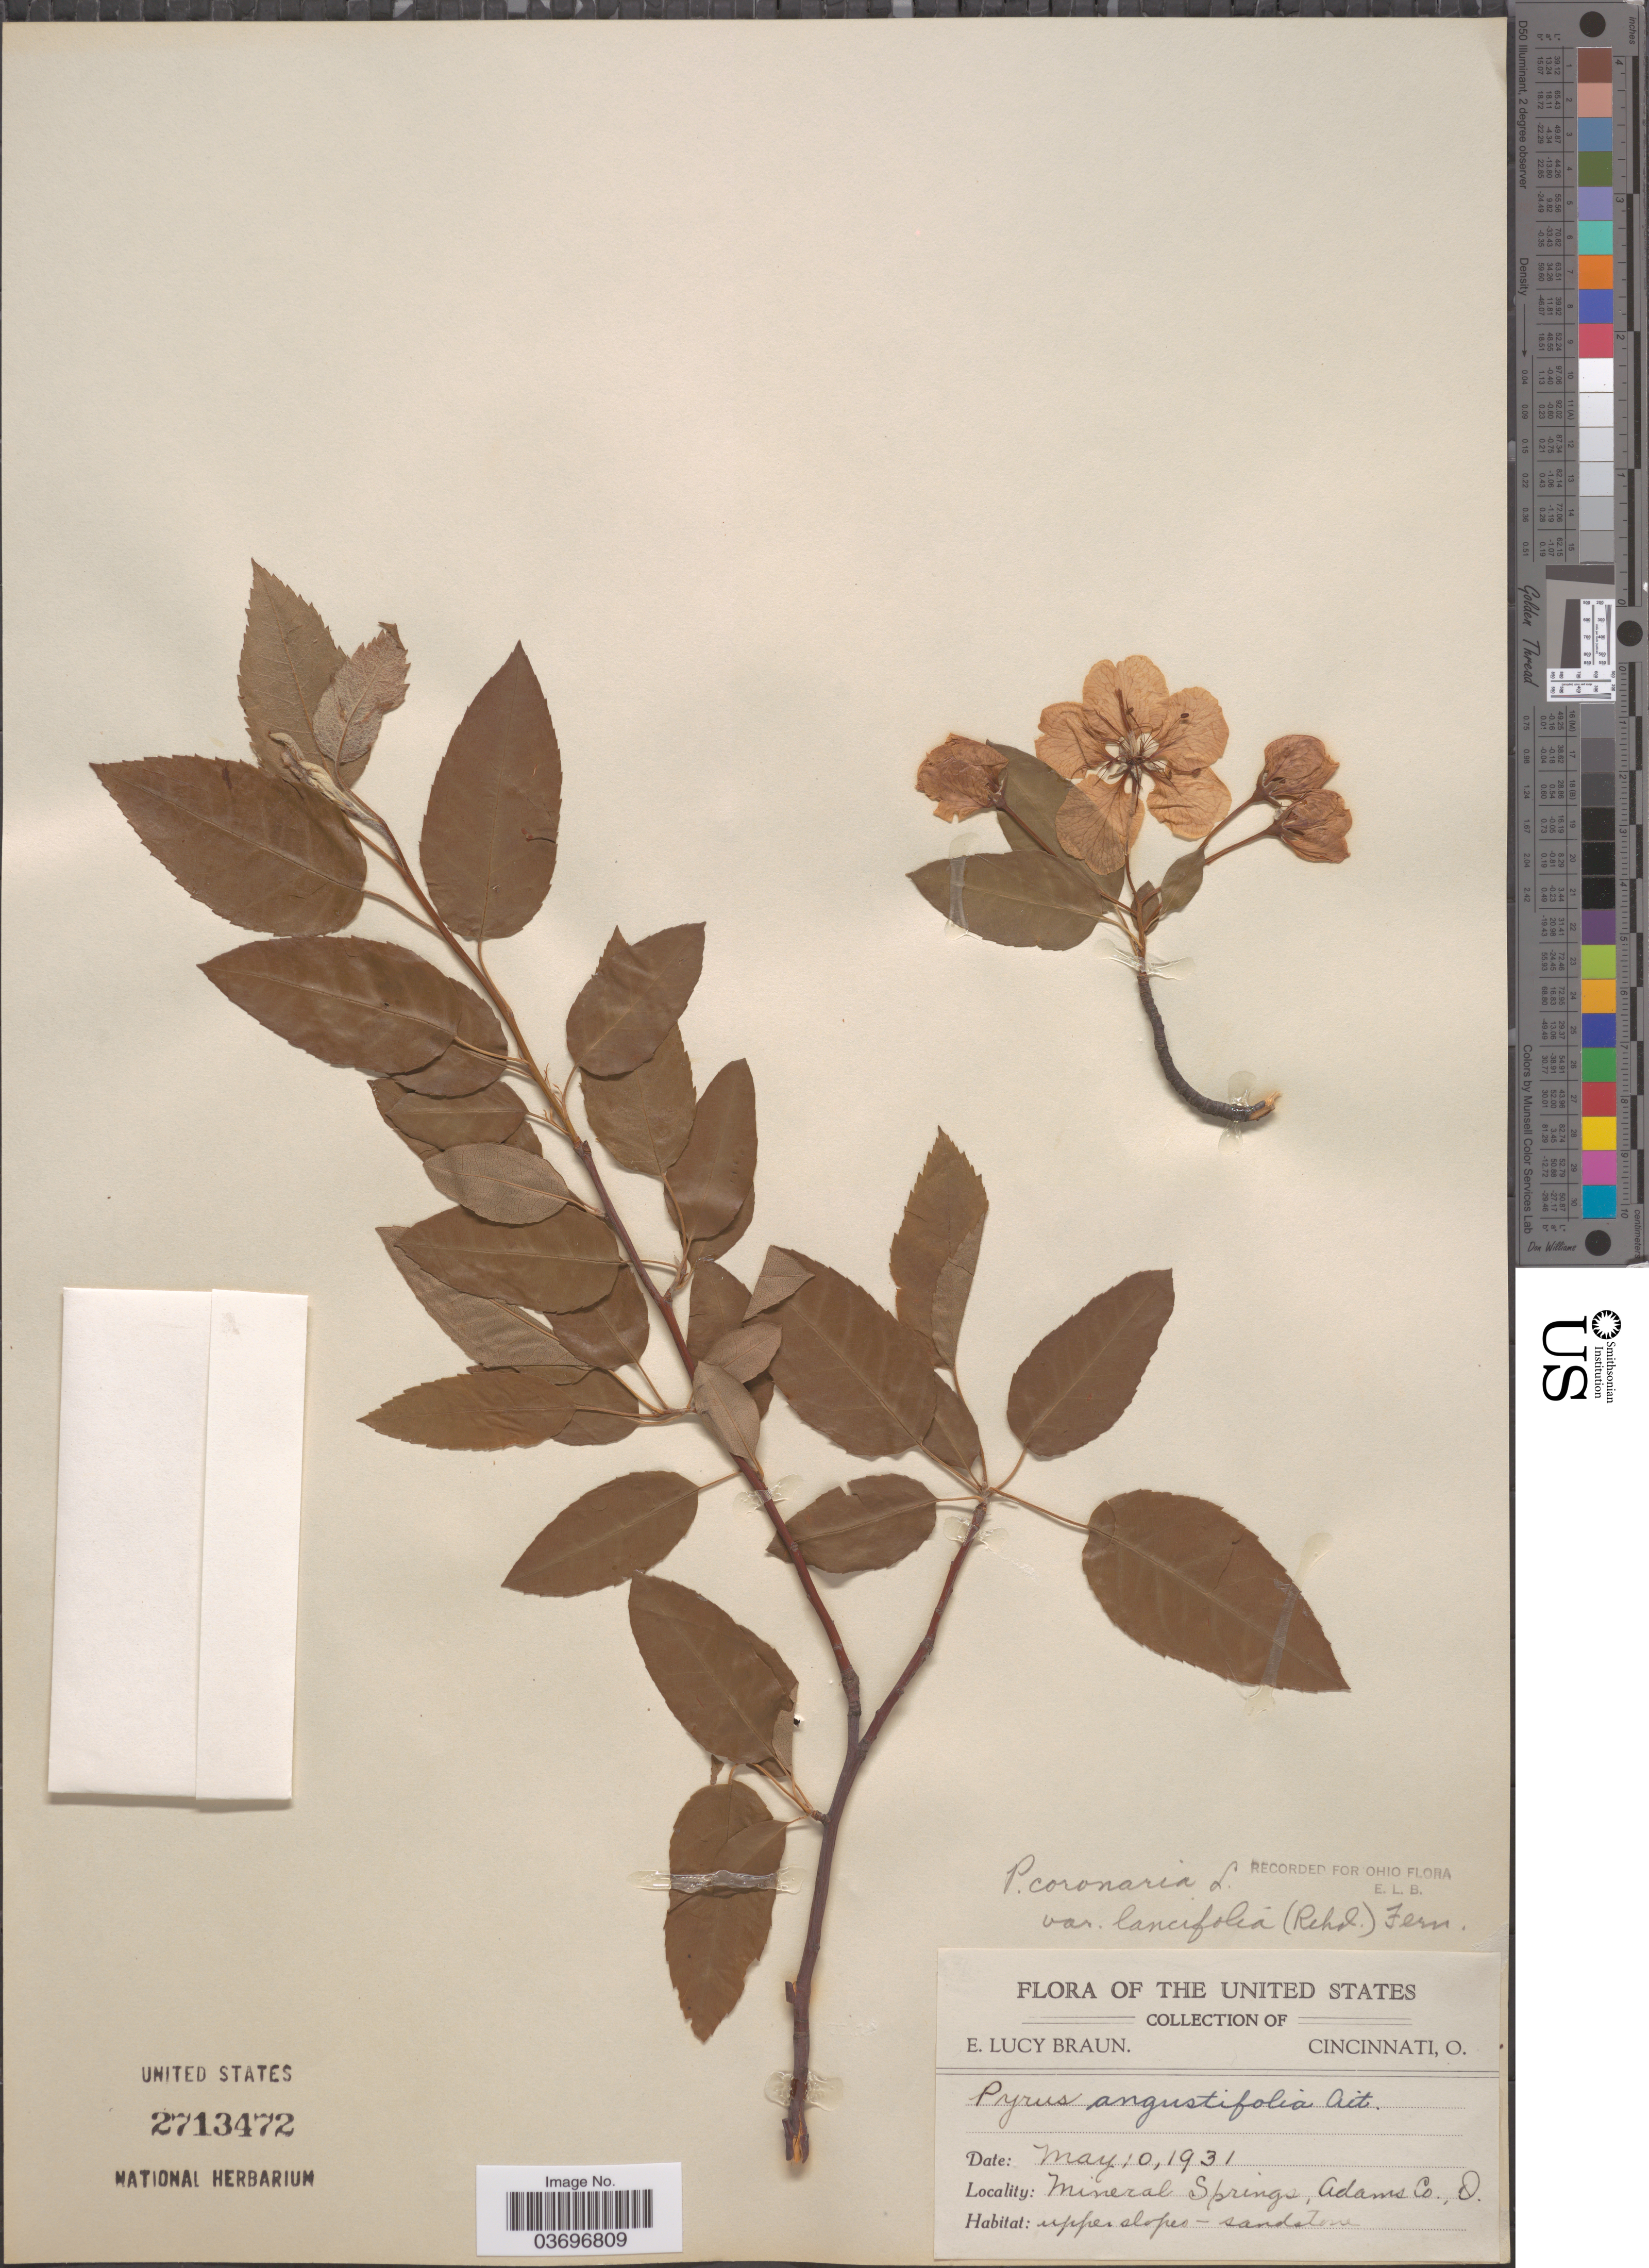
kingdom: Plantae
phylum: Tracheophyta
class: Magnoliopsida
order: Rosales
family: Rosaceae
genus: Malus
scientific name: Malus coronaria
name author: (L.) Mill.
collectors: E. L. Braun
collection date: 1931-05-10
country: United States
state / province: Ohio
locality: Mineral Springs, Adams Co.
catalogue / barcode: US 2713472